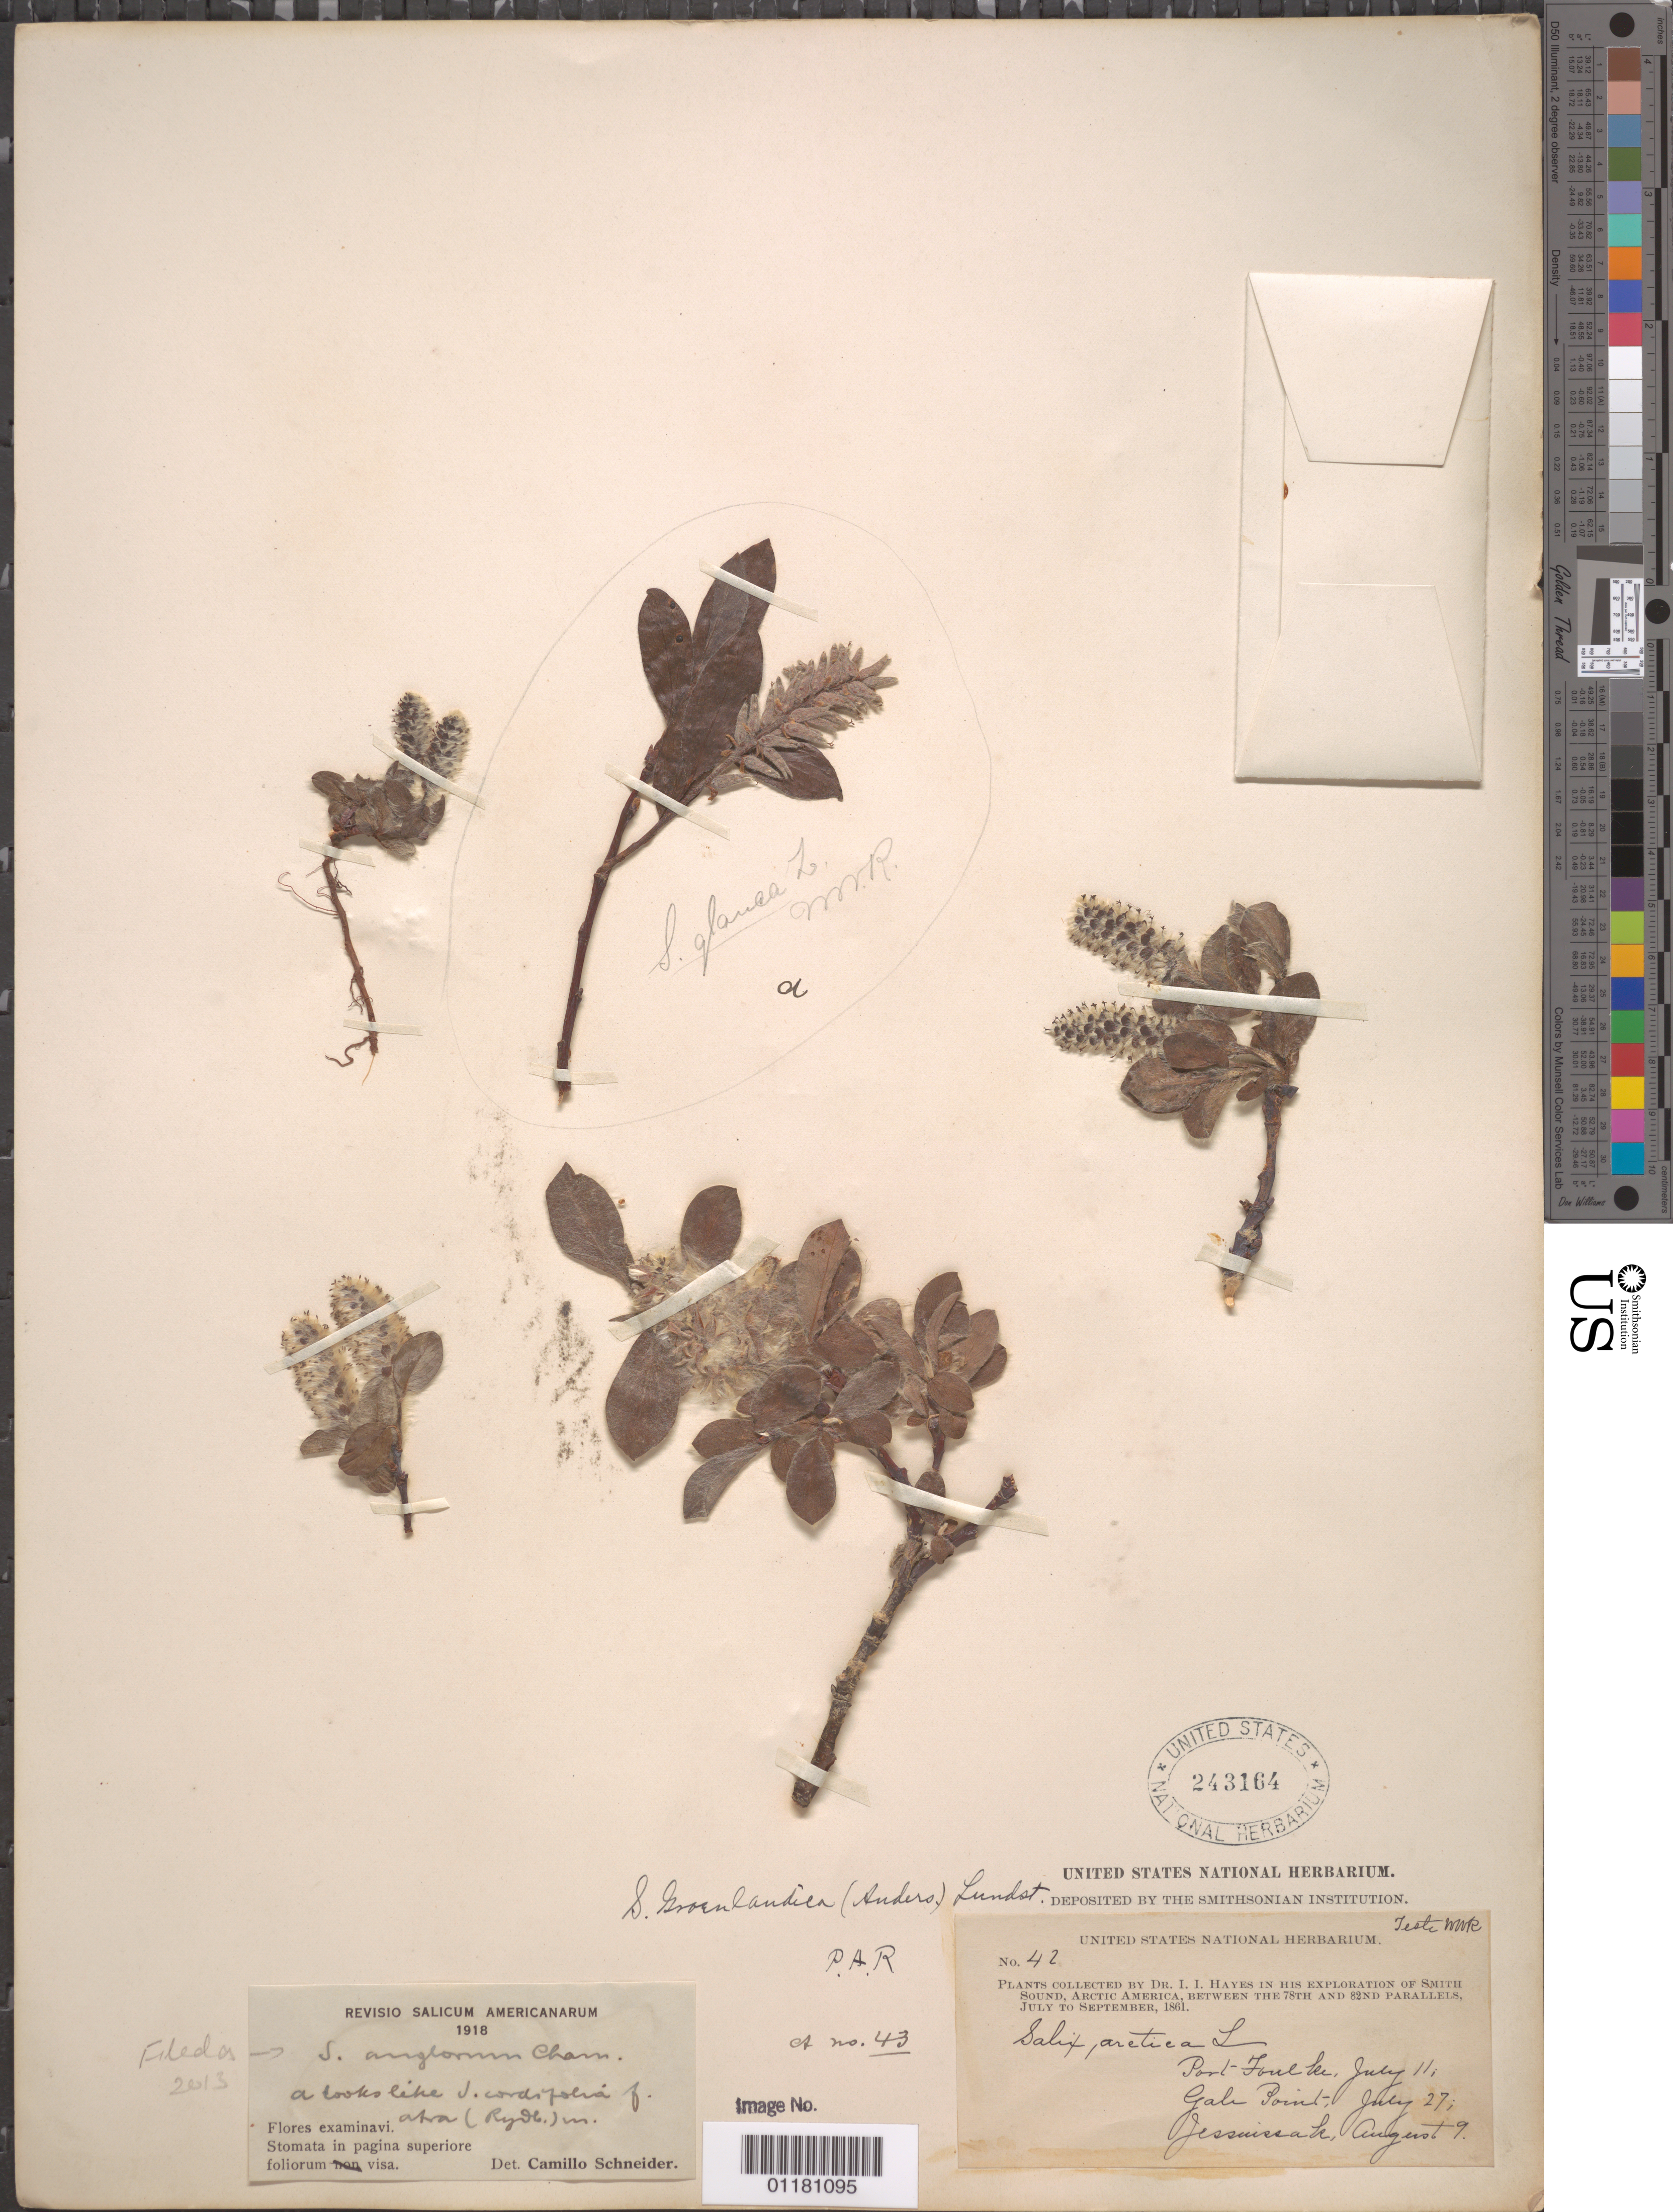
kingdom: Plantae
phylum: Tracheophyta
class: Magnoliopsida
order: Malpighiales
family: Salicaceae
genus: Salix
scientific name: Salix anglorum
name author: Cham.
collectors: I. I. Hayes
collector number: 42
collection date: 1861-07,1861-08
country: Canada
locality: Port Foulke, Gale Point, Jessuissak.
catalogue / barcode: US 243164